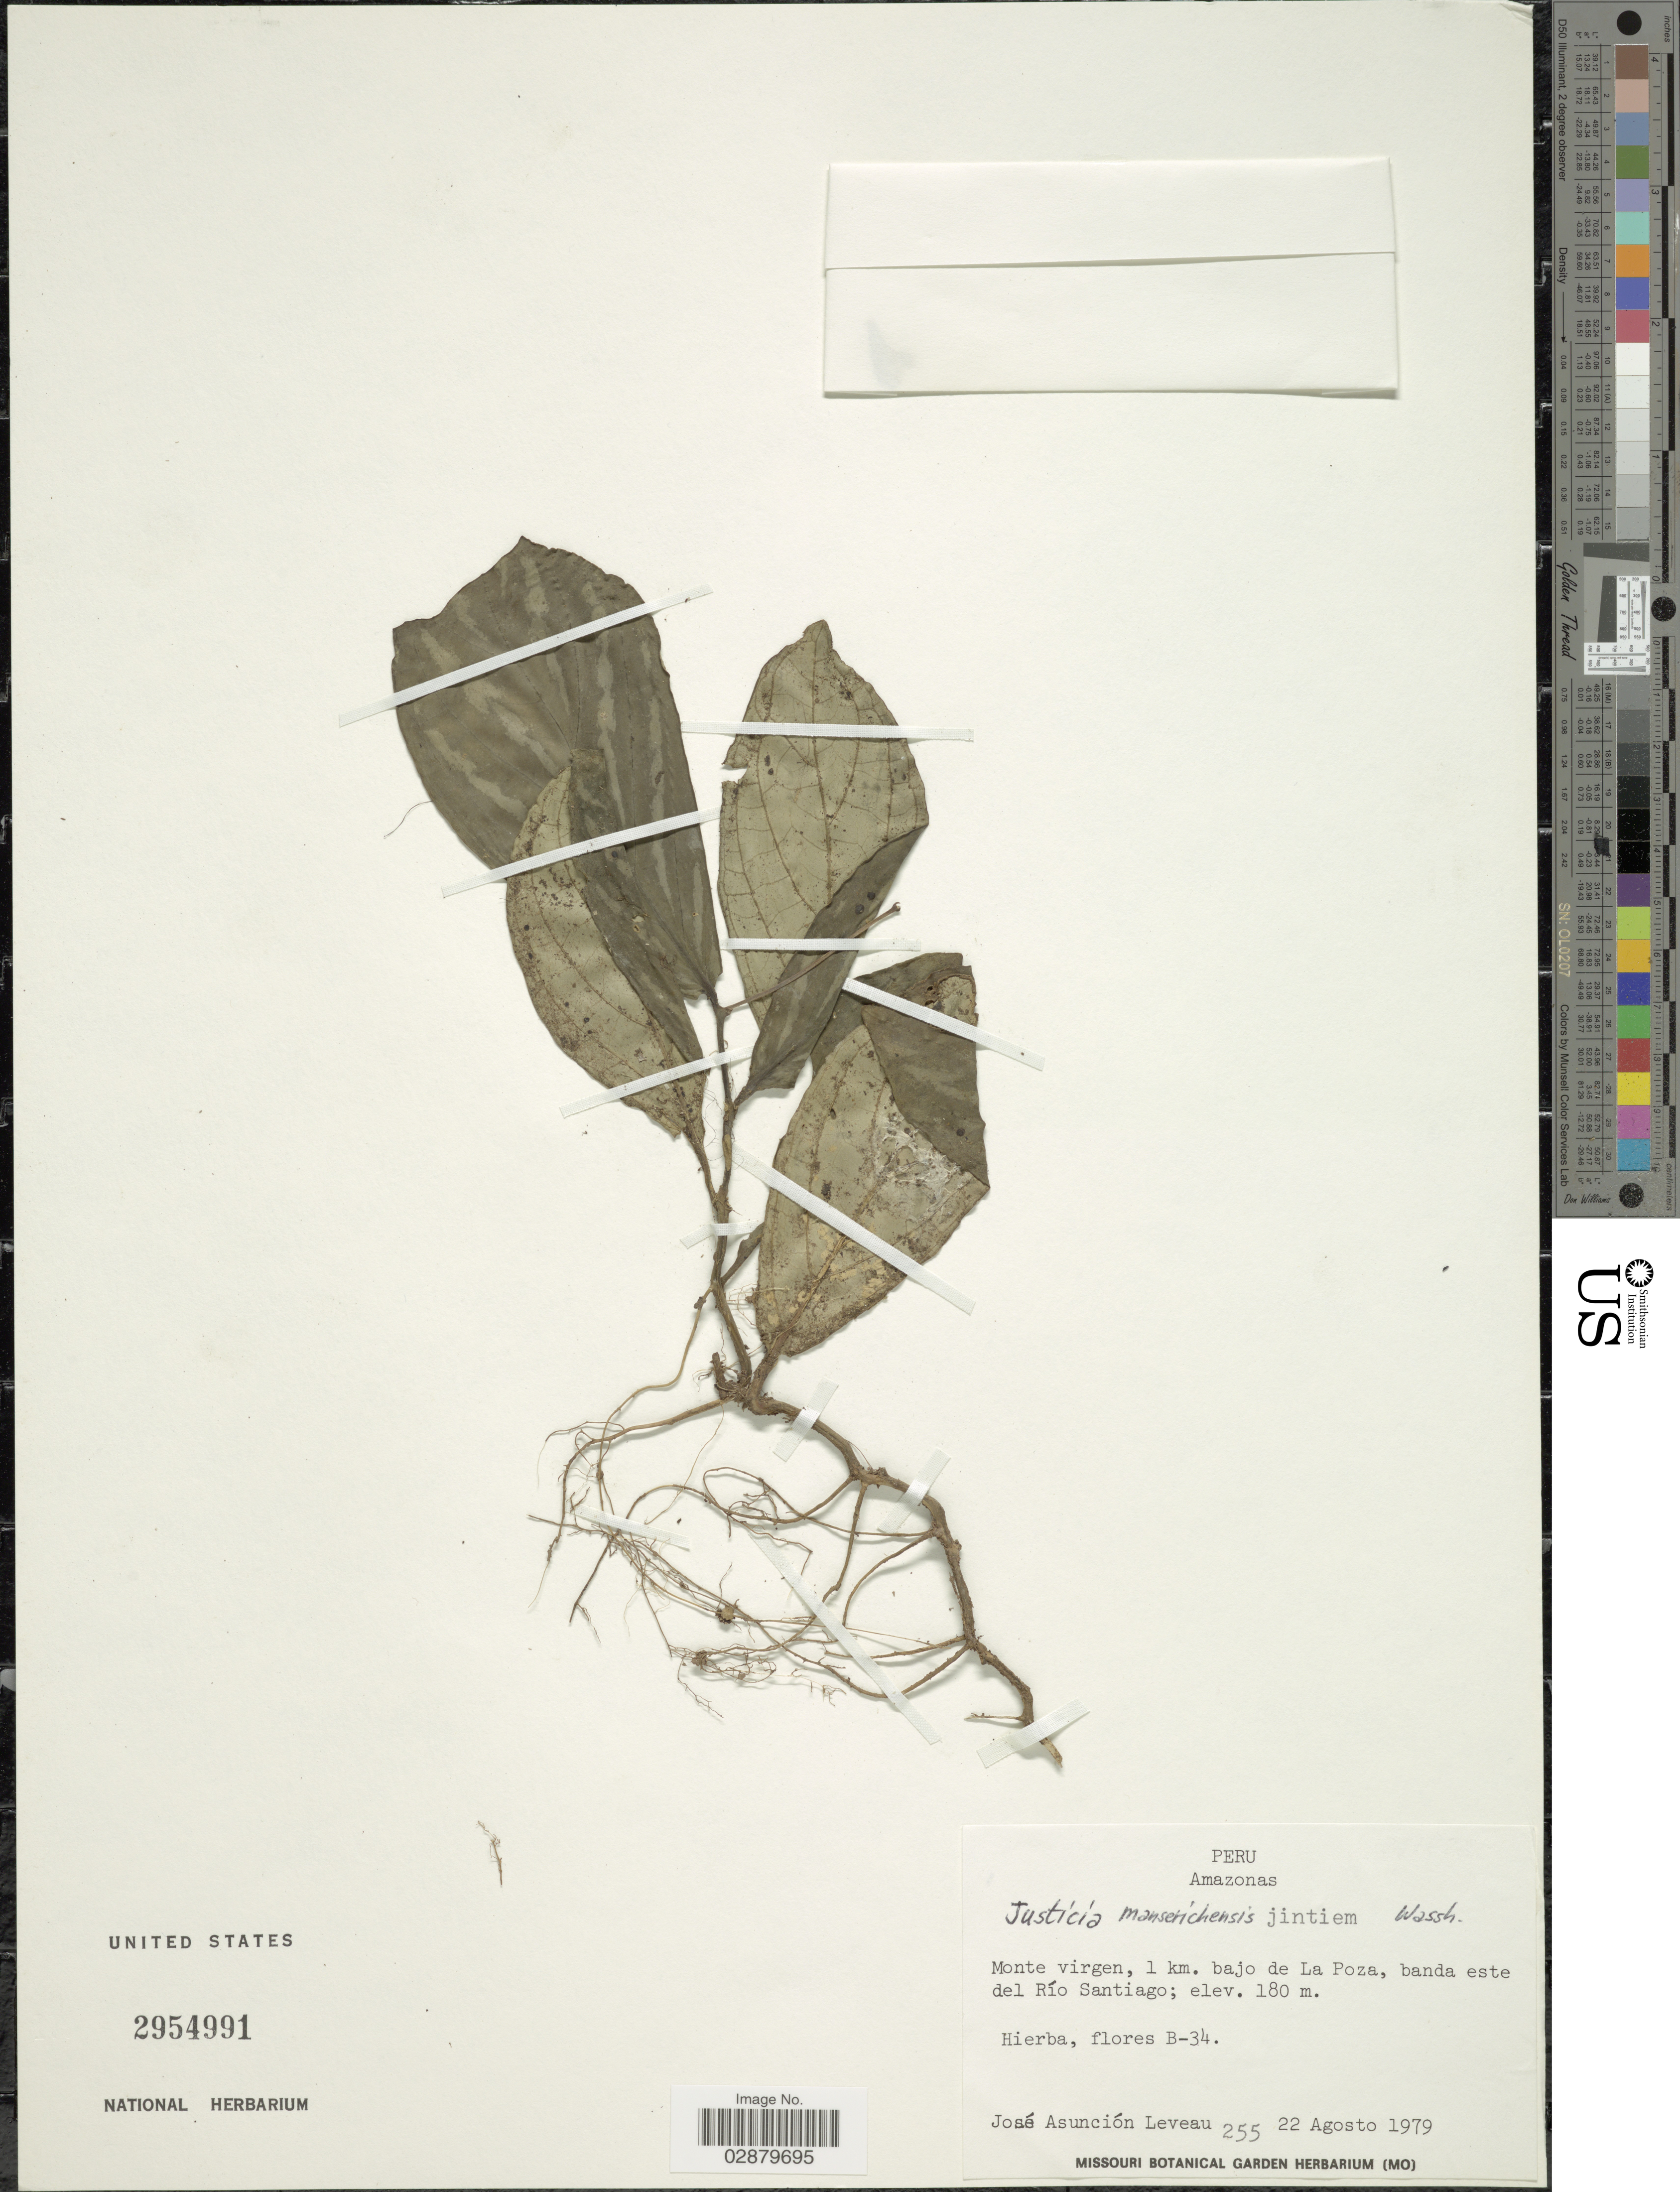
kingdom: Plantae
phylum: Tracheophyta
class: Magnoliopsida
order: Lamiales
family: Acanthaceae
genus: Justicia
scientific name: Justicia manserichensis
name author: Wassh.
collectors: J. Asuncion-leveau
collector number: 255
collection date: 1979-08-22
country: Peru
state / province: Amazonas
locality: Monte virgen, 1 km. abajo de La Poza, banda este del Río Santiago.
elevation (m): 180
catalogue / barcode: US 2954991